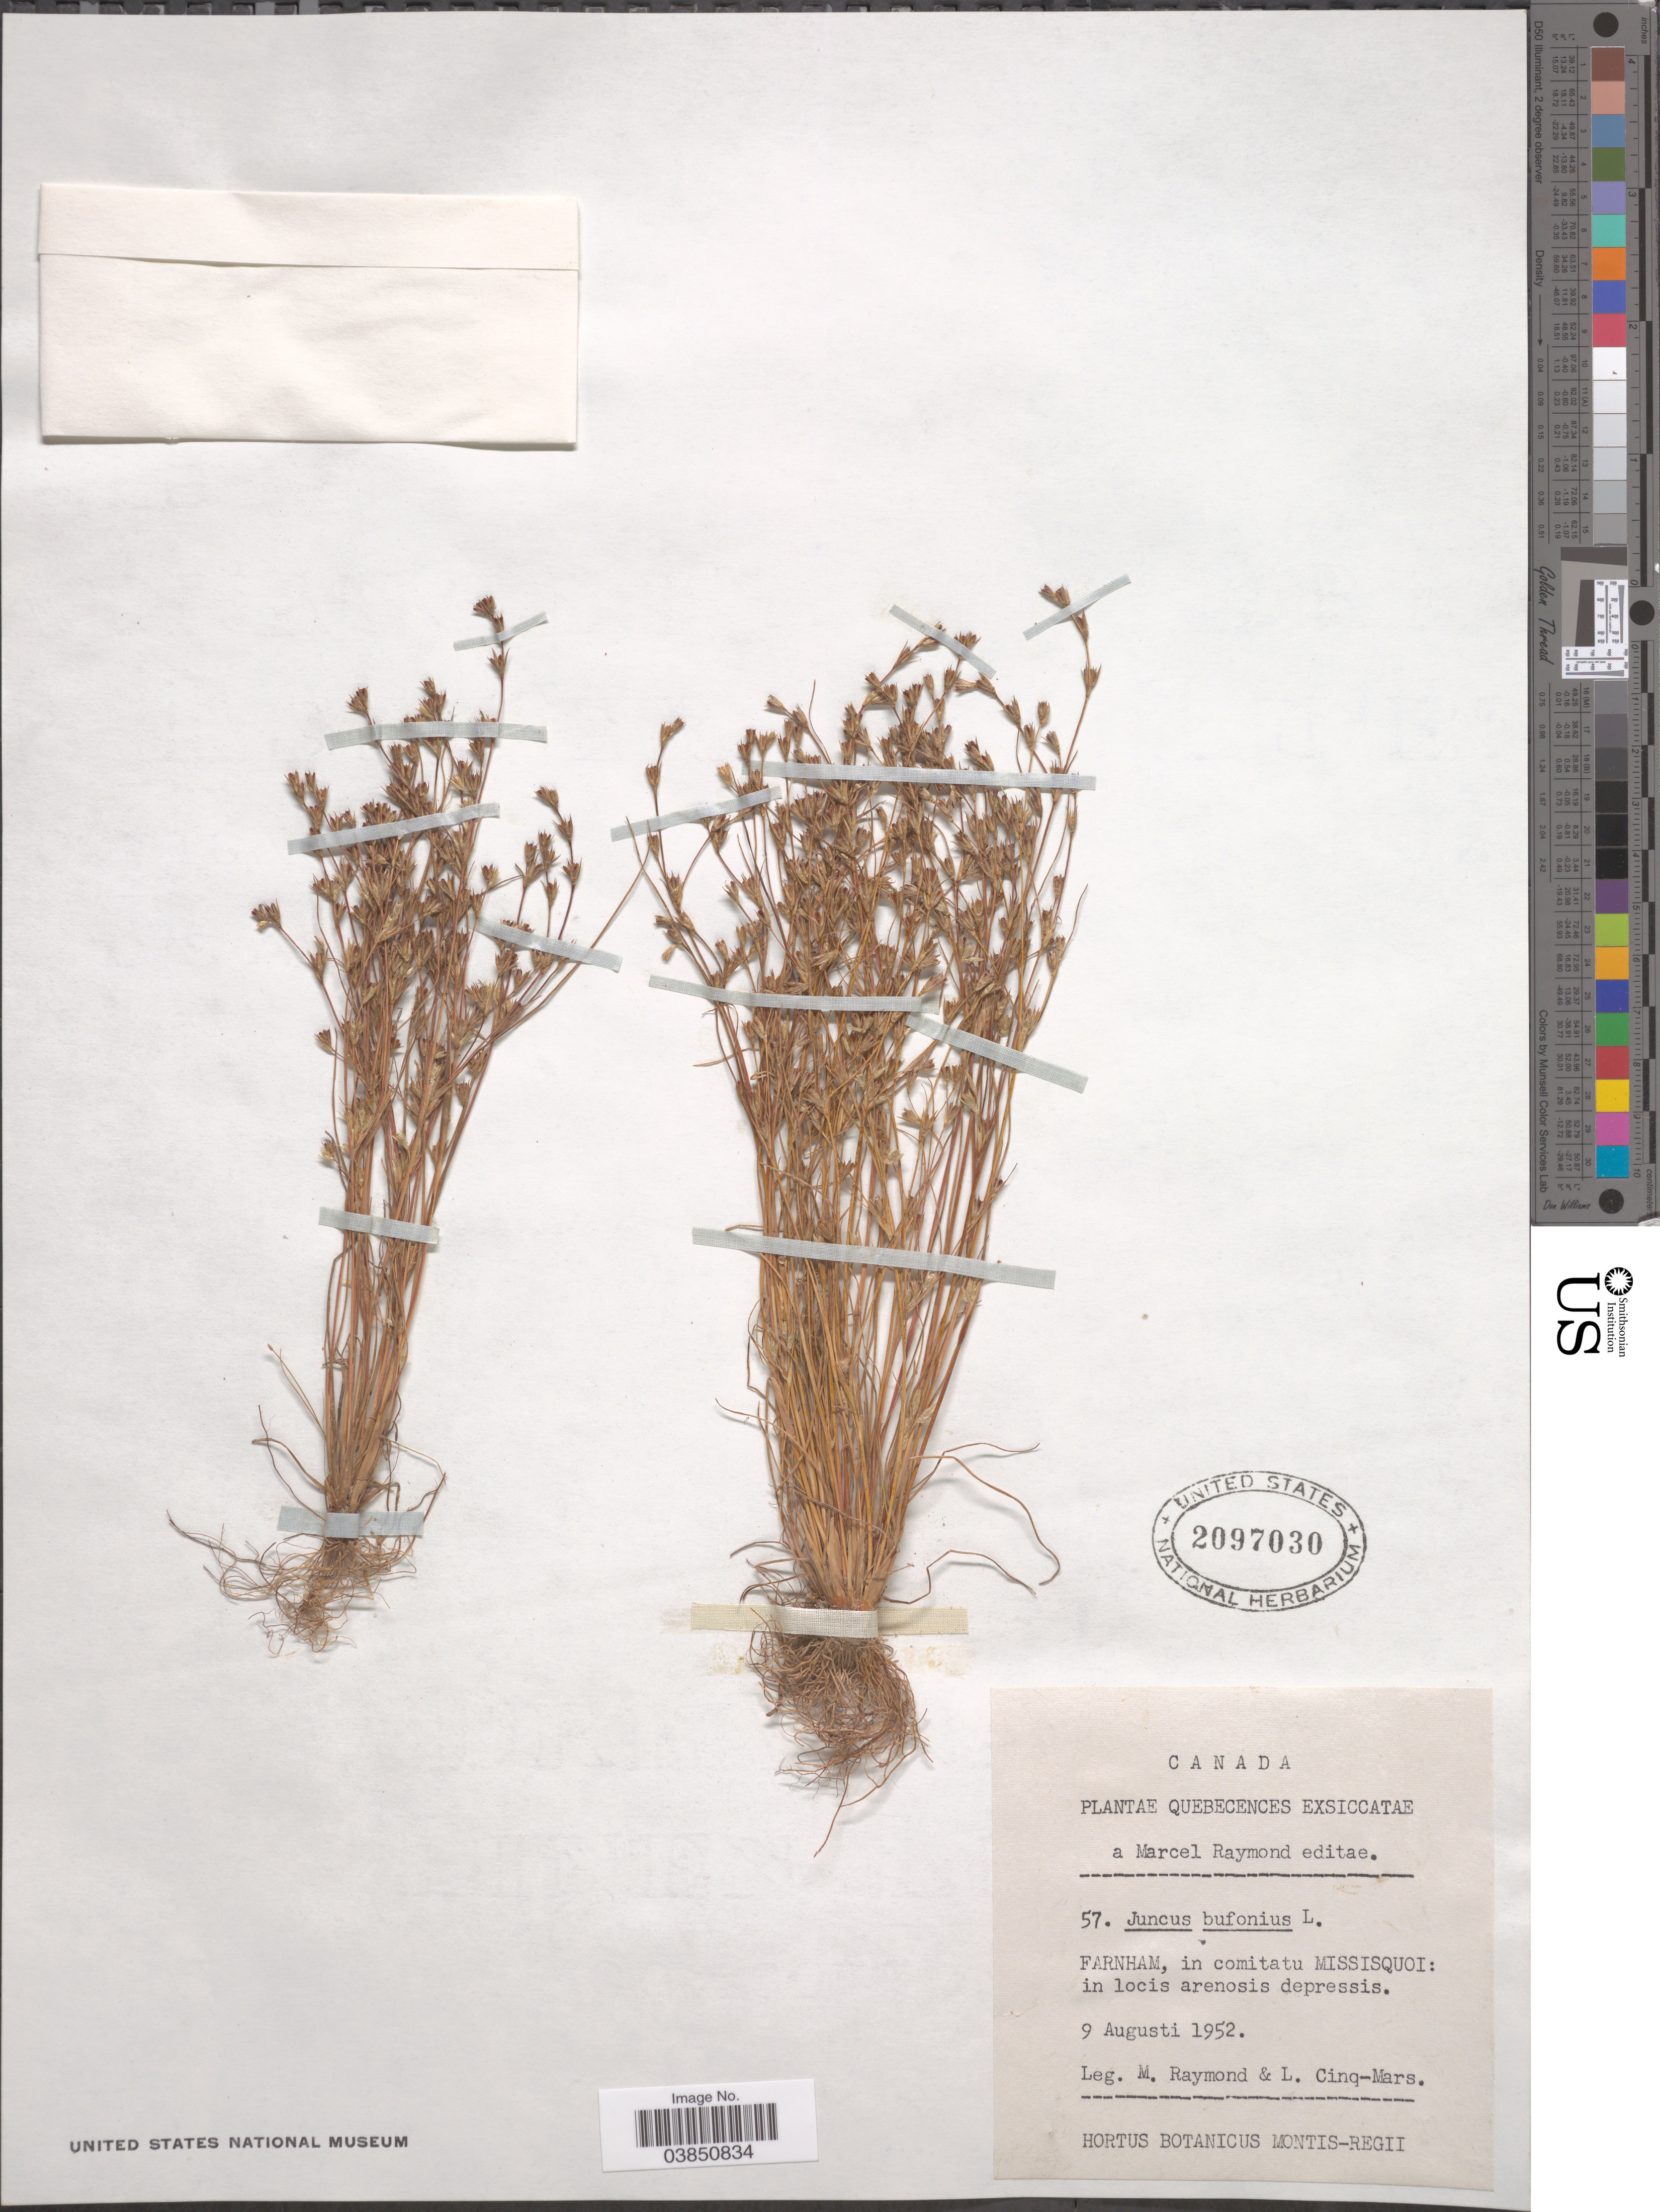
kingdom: Plantae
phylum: Tracheophyta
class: Liliopsida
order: Poales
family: Juncaceae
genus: Juncus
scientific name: Juncus bufonius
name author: L.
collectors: M. Raymond & L. Cinq-Mars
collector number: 57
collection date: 1952-08-09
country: Canada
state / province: Quebec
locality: Farnham, in comitatu Missisquoi.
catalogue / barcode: US 2097030